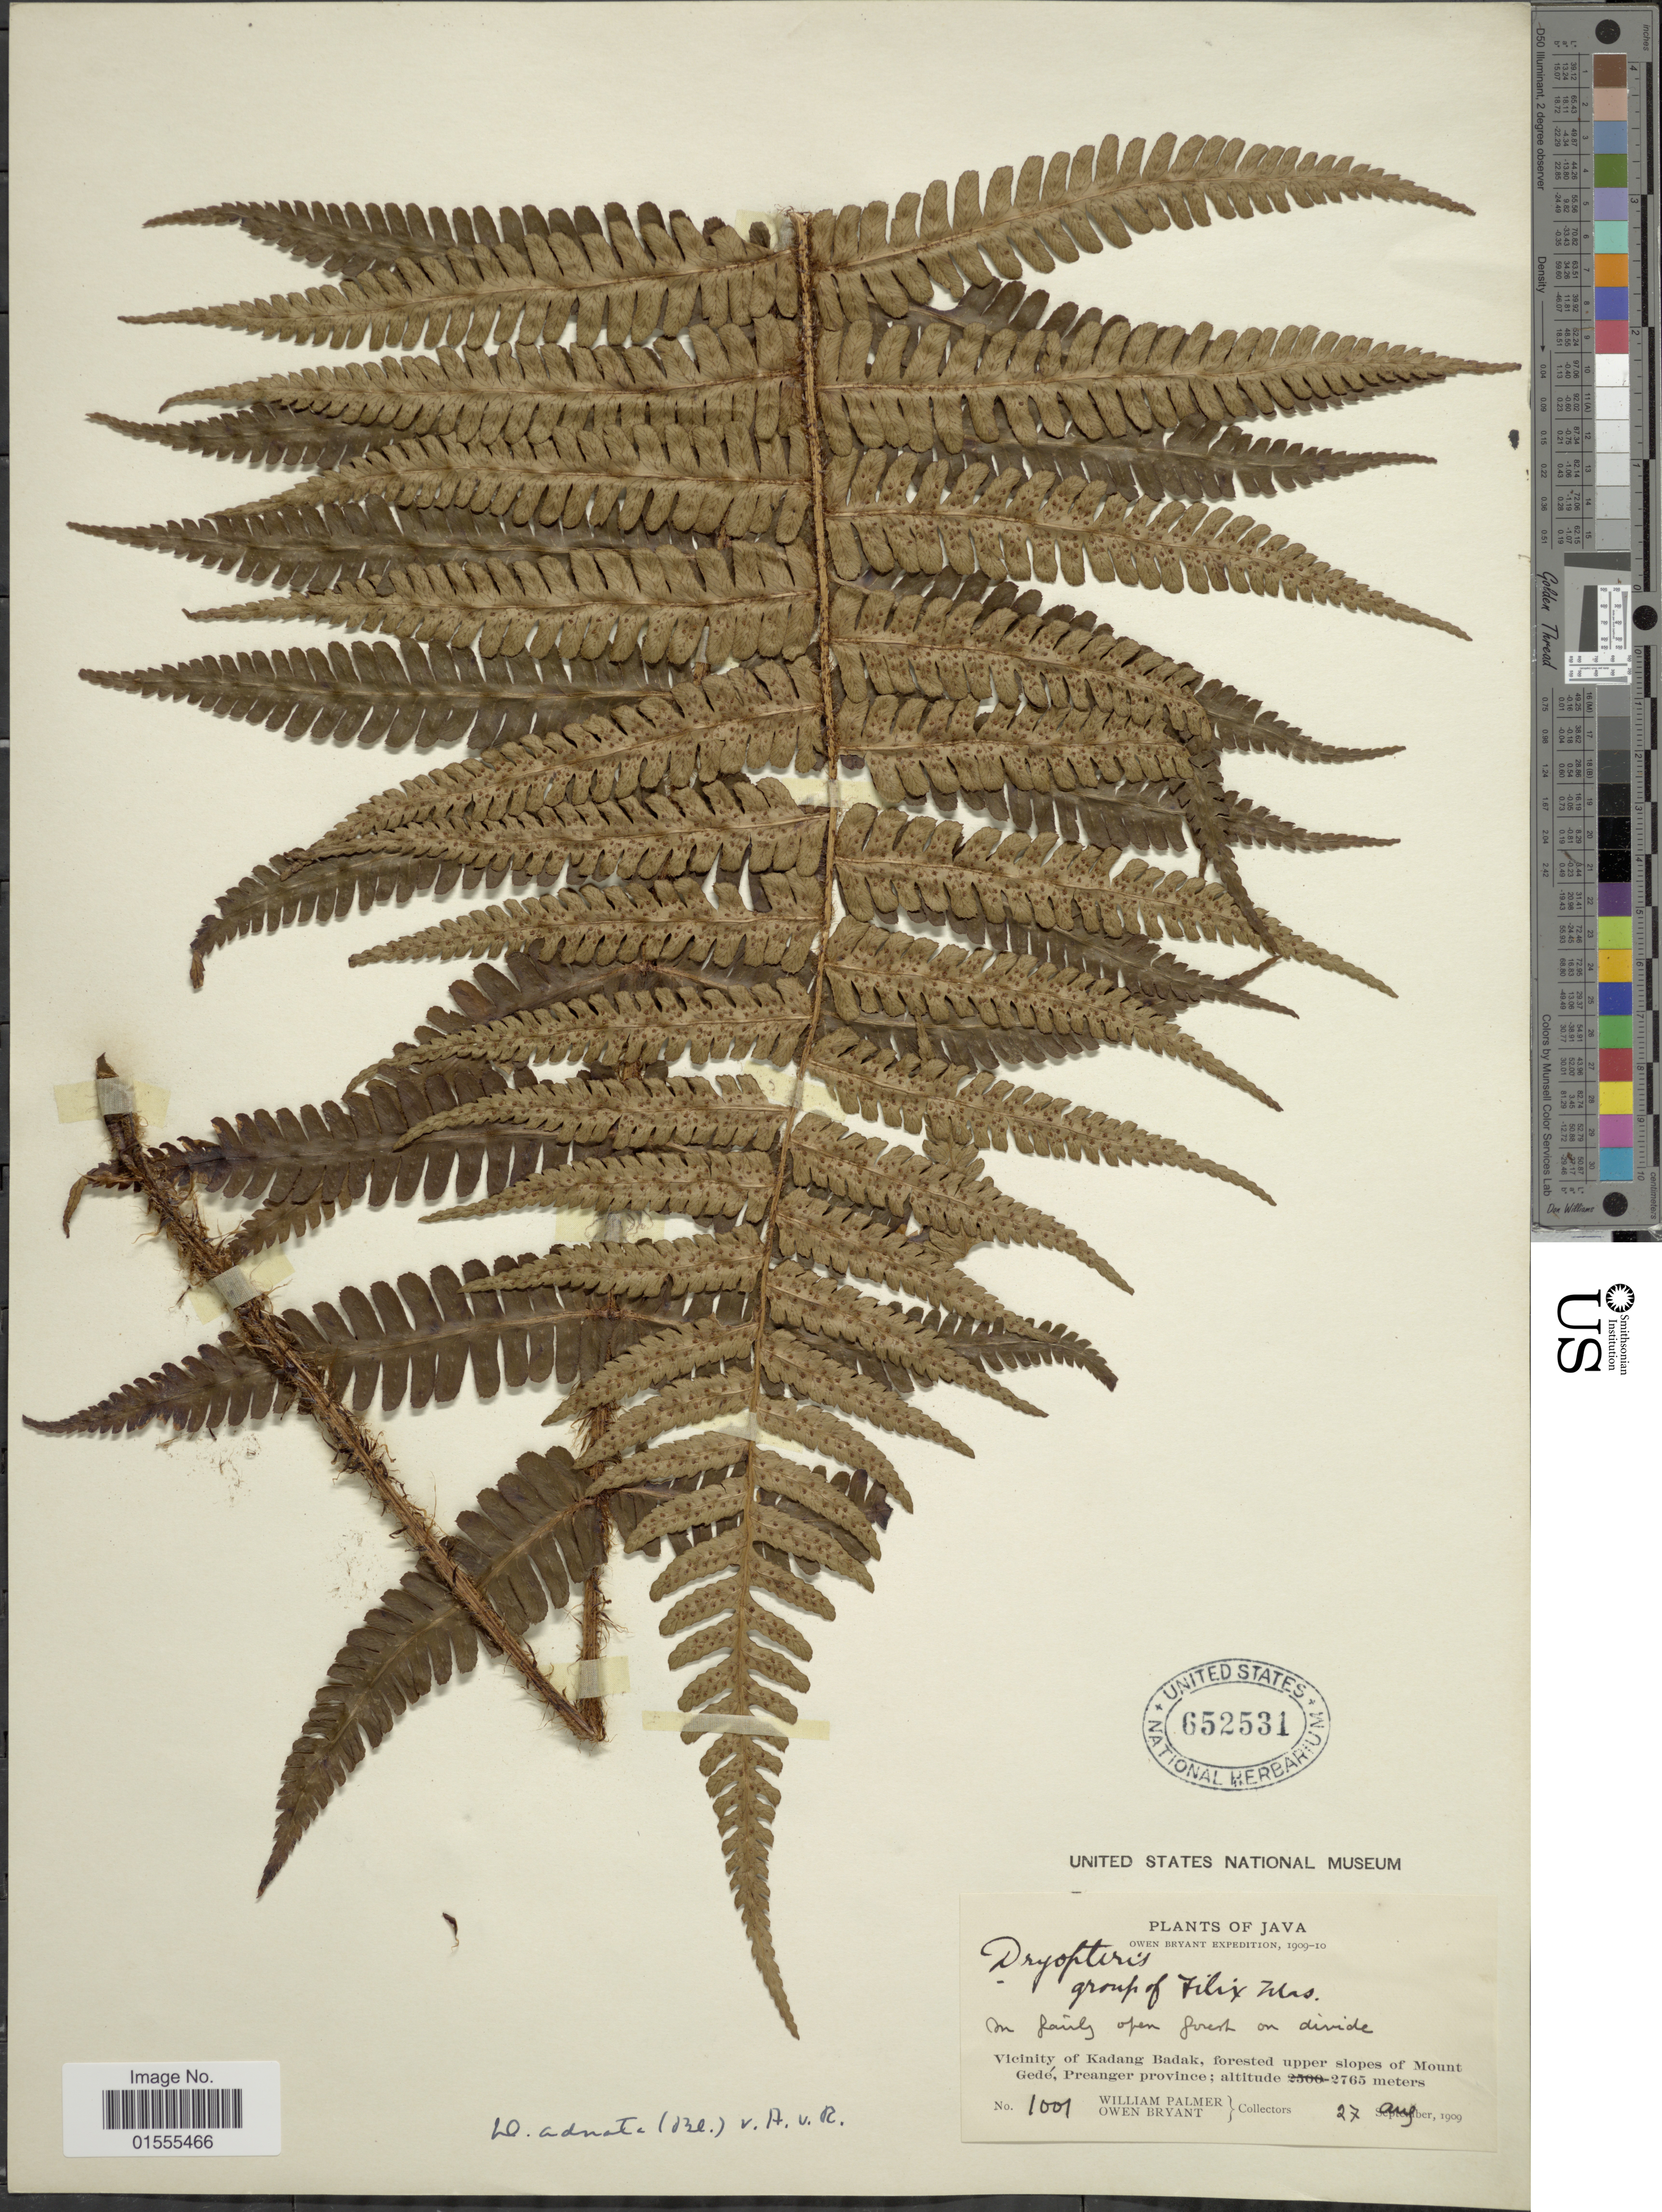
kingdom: Plantae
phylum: Tracheophyta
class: Polypodiopsida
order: Polypodiales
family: Dryopteridaceae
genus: Dryopteris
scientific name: Dryopteris wallichiana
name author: (Spreng.) Hyl.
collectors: W. Palmer & O. Bryant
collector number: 1001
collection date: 1909-08-27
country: Indonesia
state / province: Java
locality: Vicinity of Kadang Badak, forested upper slopes of Mount Gedé, Preanger province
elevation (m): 2765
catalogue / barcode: US 652531